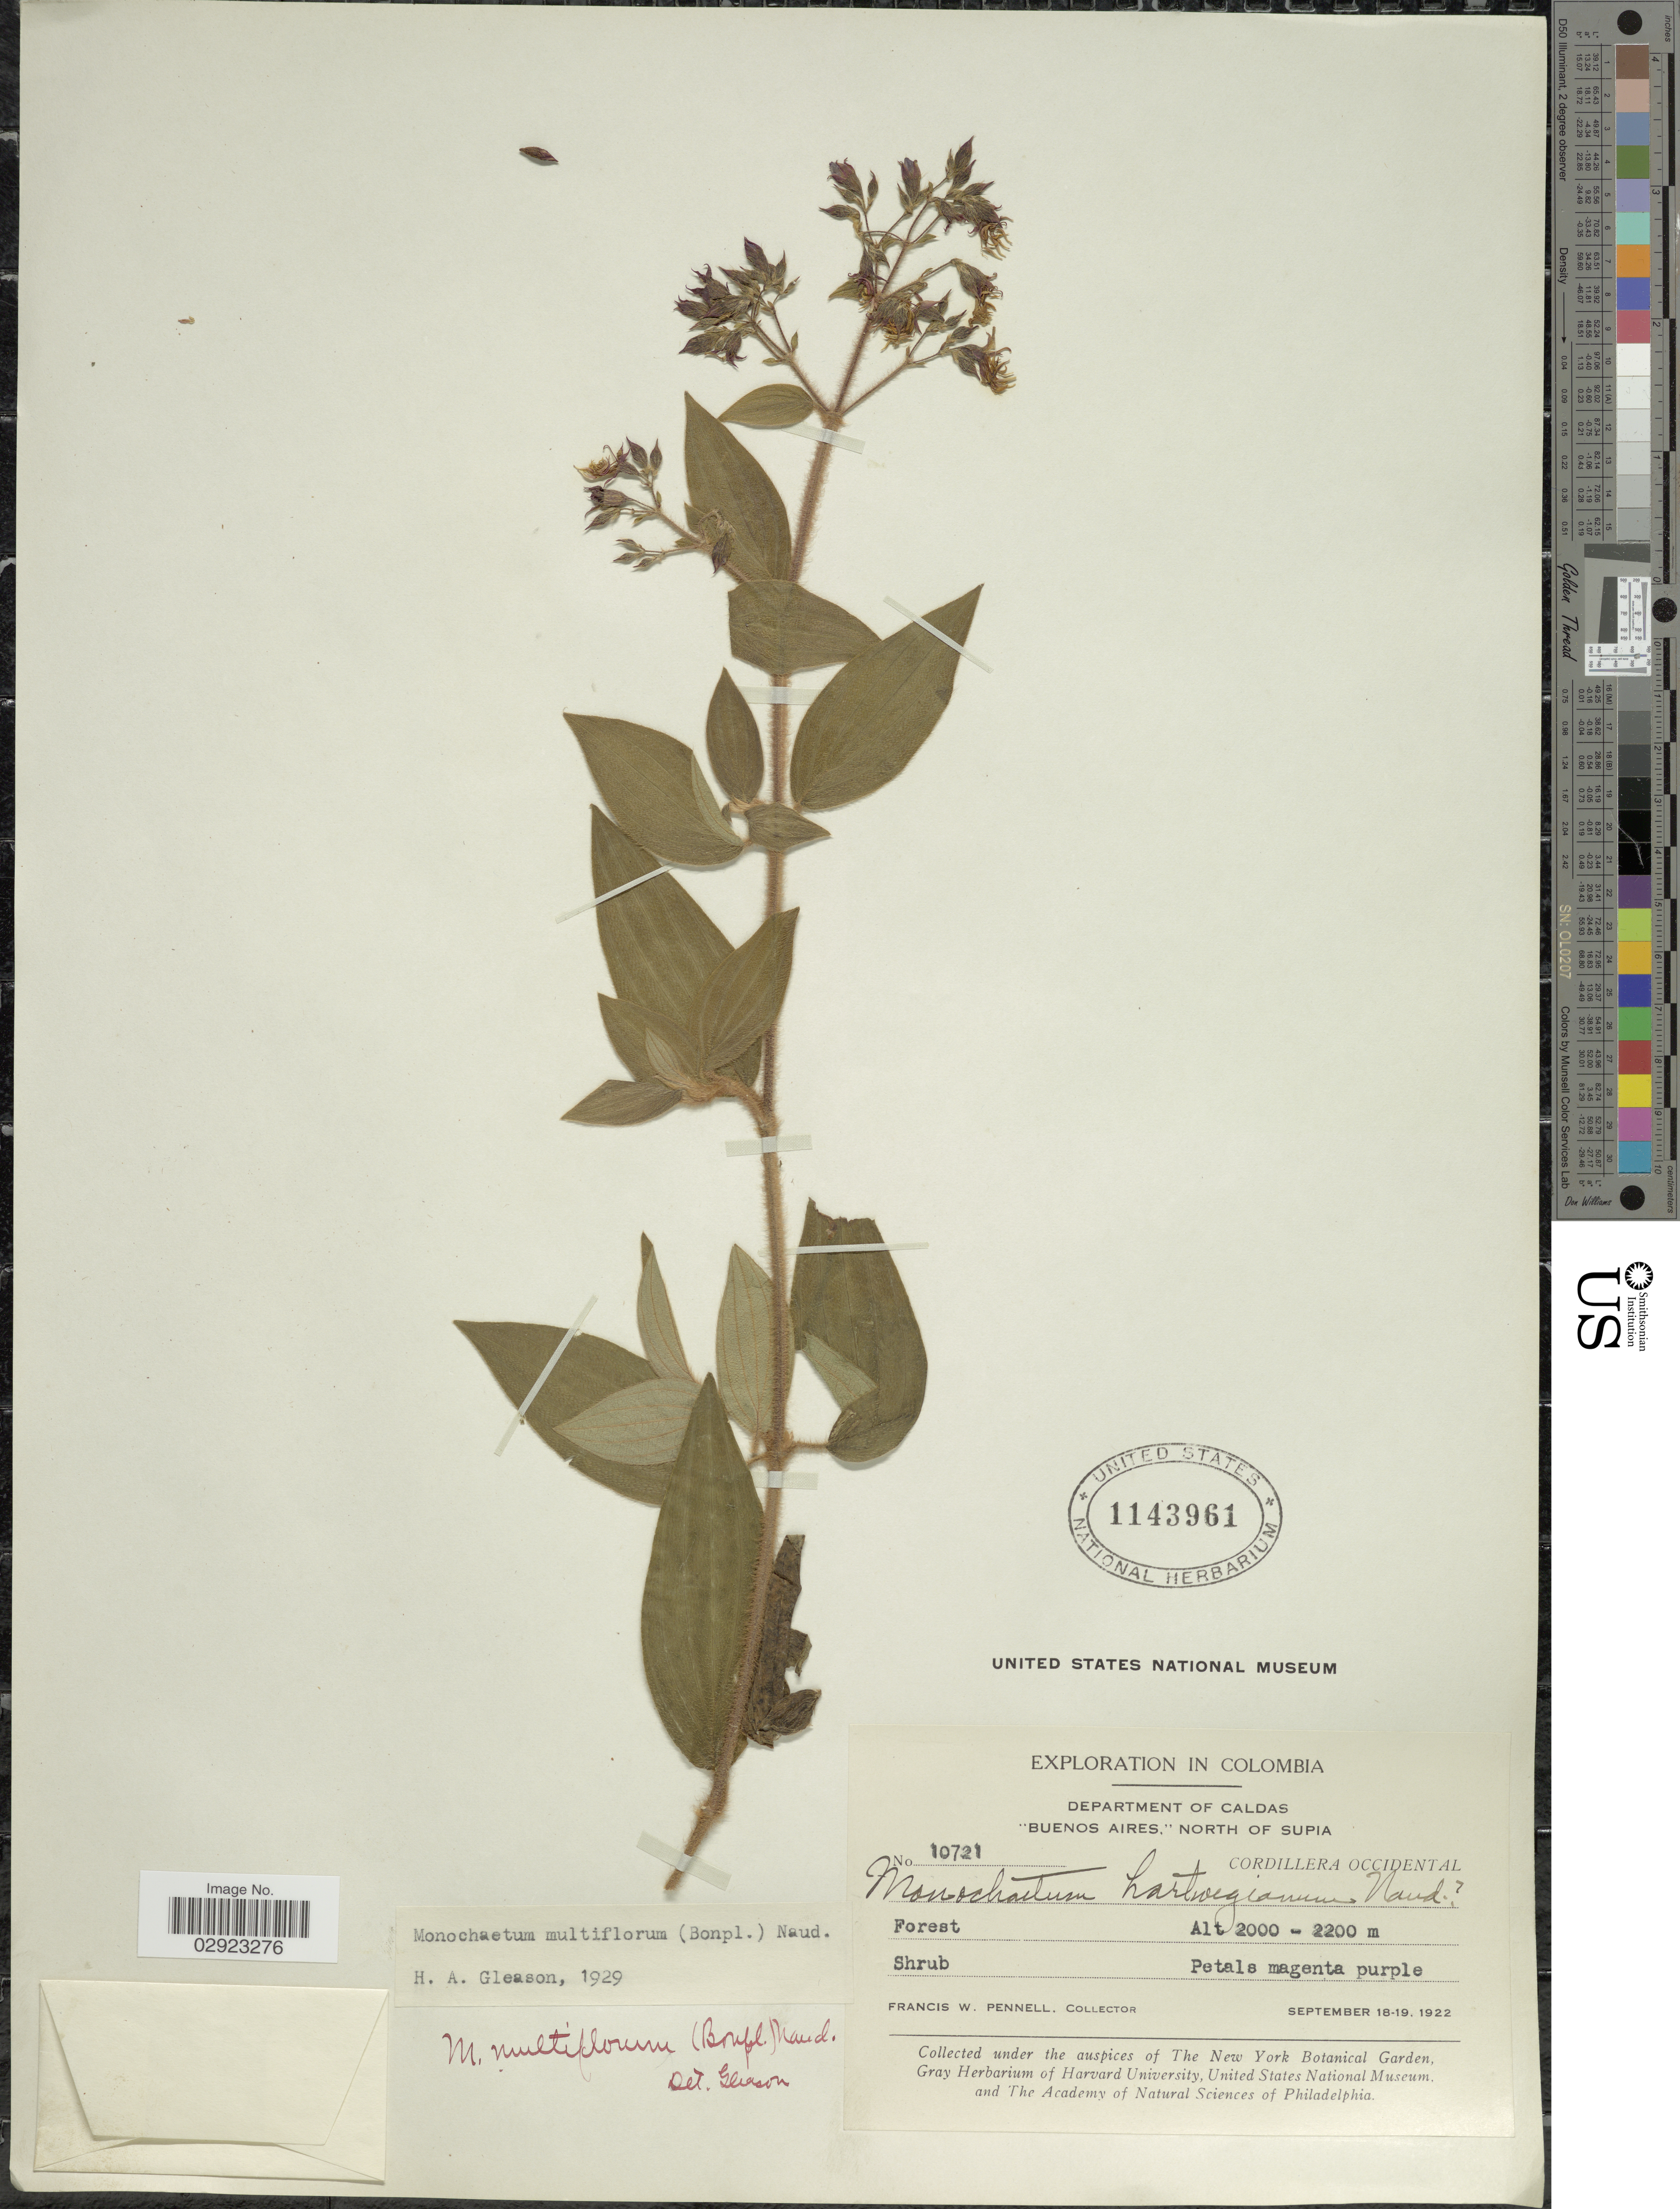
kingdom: Plantae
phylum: Tracheophyta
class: Magnoliopsida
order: Myrtales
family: Melastomataceae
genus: Monochaetum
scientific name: Monochaetum multiflorum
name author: (Bonpl.) Naudin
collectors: F. W. Pennell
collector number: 10721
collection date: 1922-09-18/1922-09-19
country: Colombia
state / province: Caldas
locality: Department of Caldas, "Buenos Aires", North of Supia, Cordillera Occidental.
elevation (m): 2000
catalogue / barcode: US 1143961